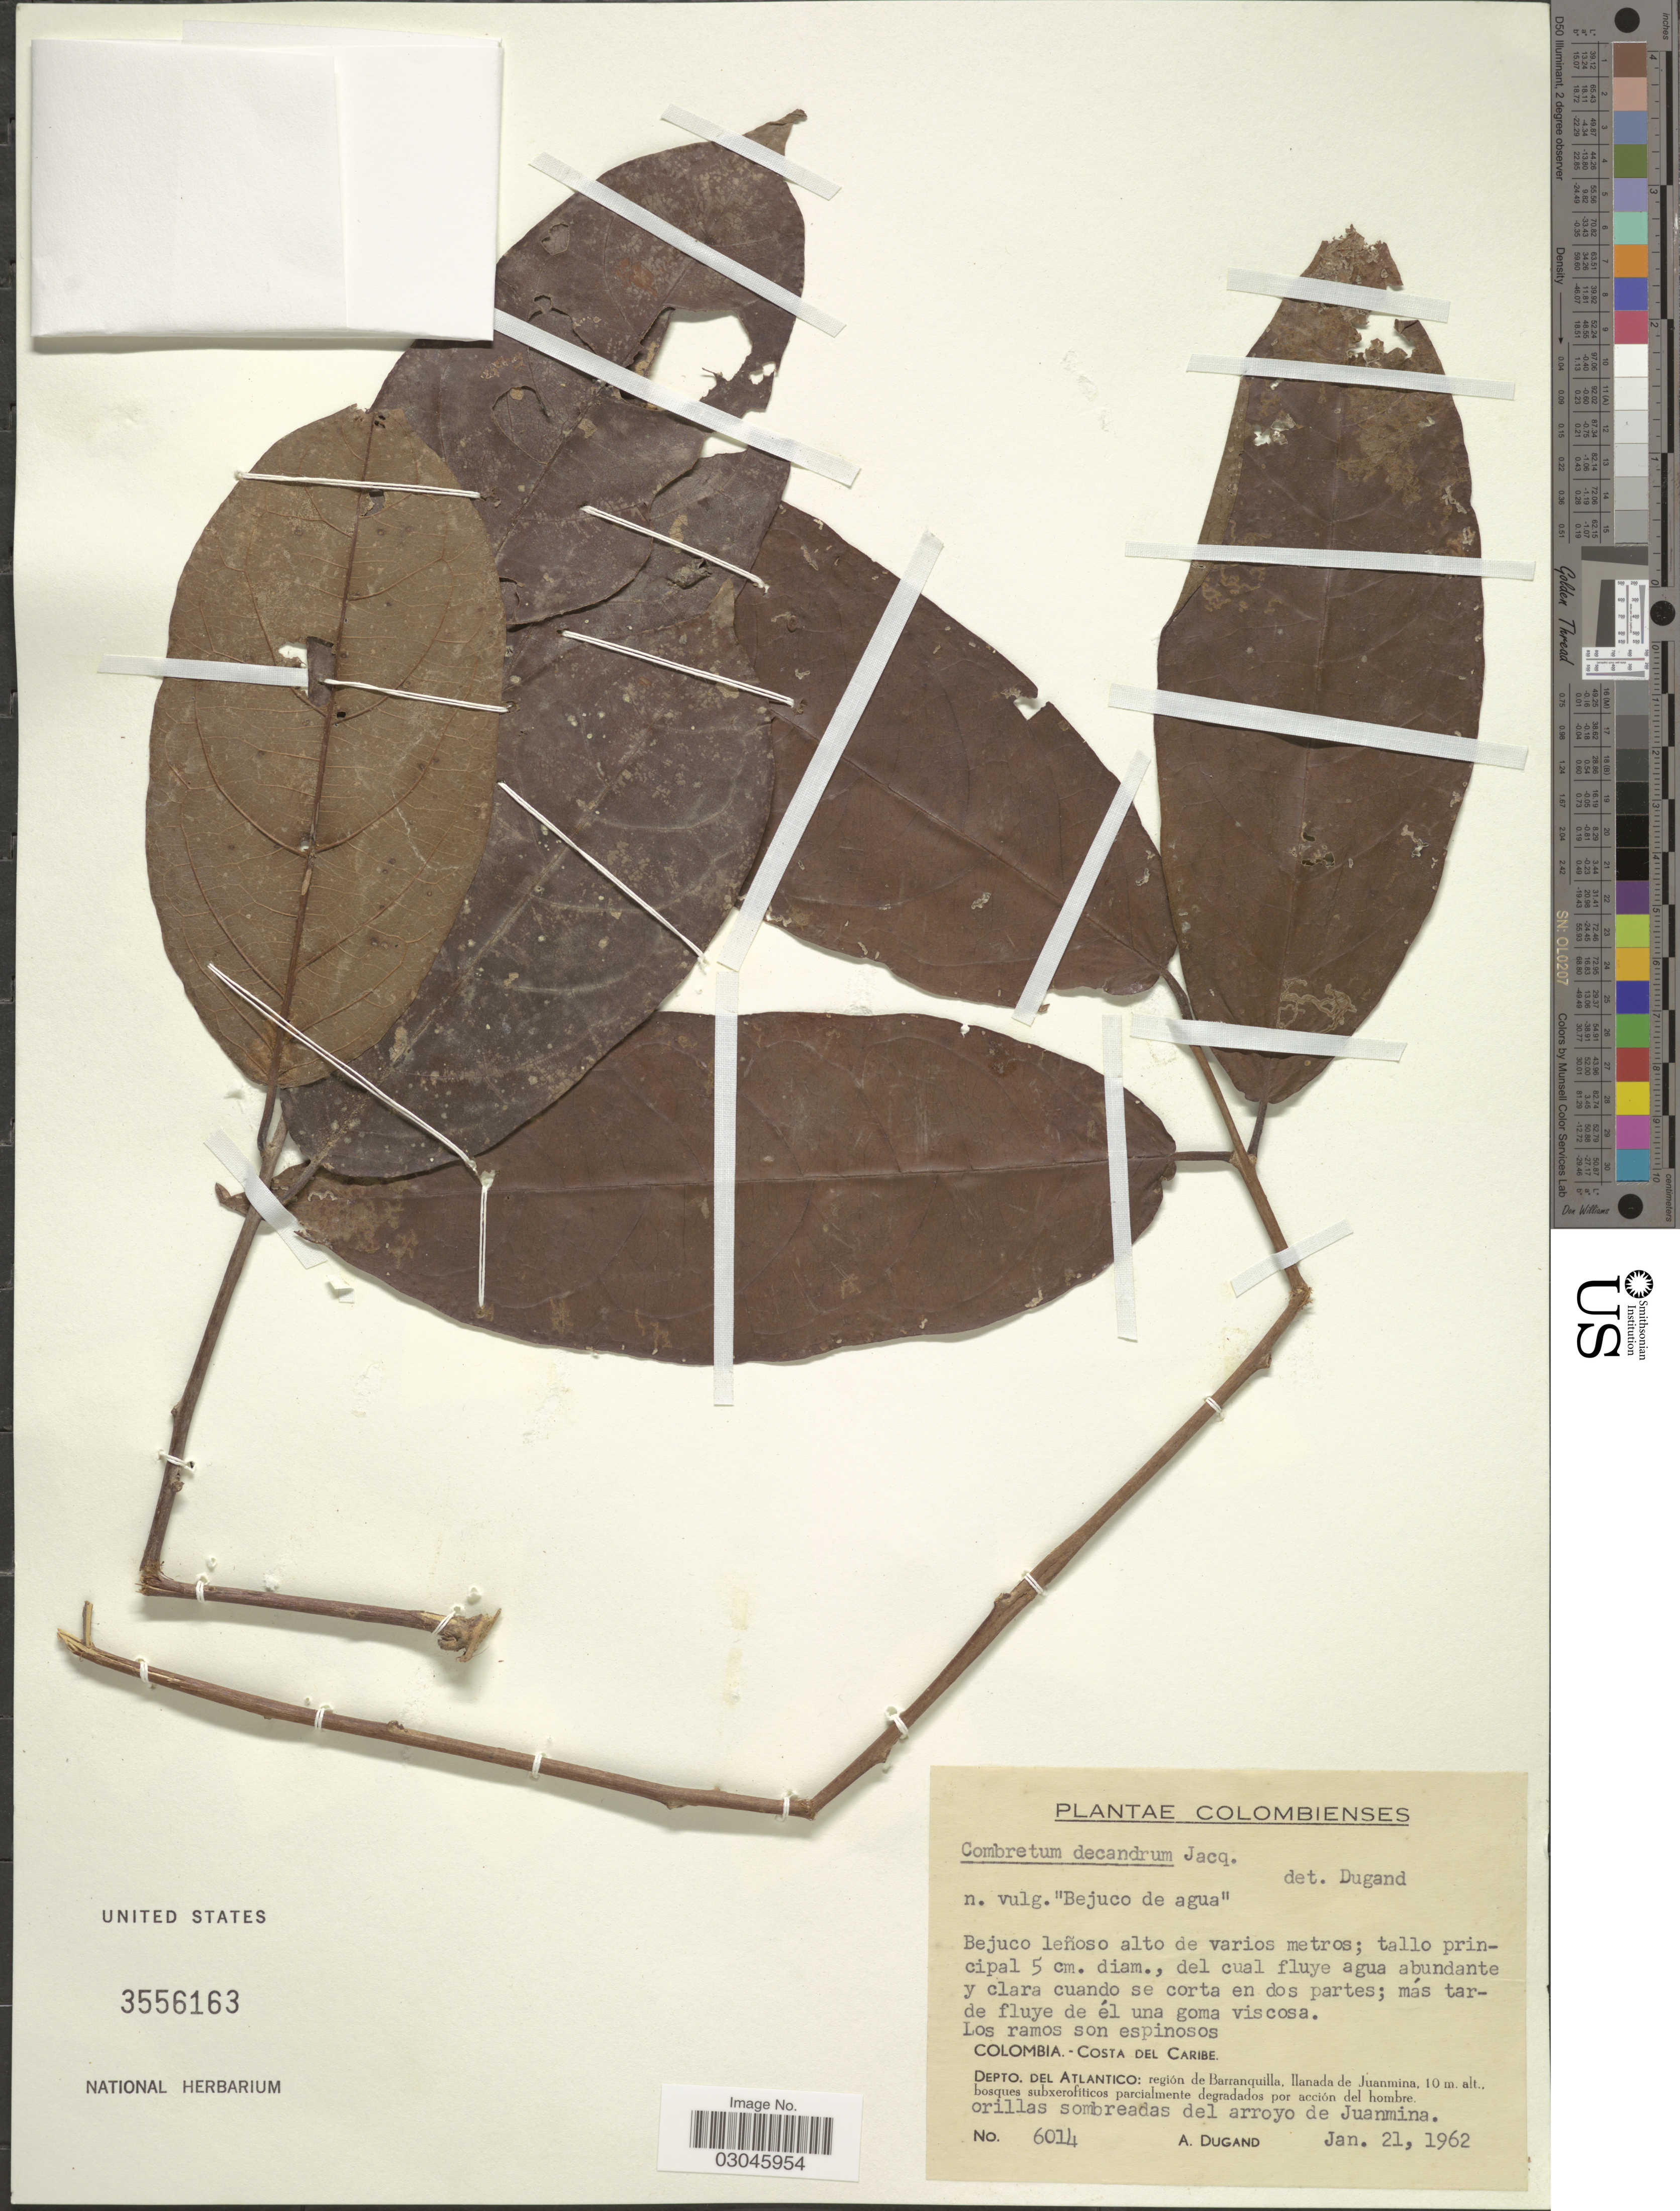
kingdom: Plantae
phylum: Tracheophyta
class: Magnoliopsida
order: Myrtales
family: Combretaceae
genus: Combretum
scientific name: Combretum decandrum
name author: Jacq.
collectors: A. Dugand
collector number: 6014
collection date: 1962-01-21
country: Colombia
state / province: Atlántico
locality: Costa del Caribe. Depto. del Atlantico: région de Barranquilla, llanada de Juanmina. Arroyo de Juanmina.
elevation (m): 10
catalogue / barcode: US 3556163